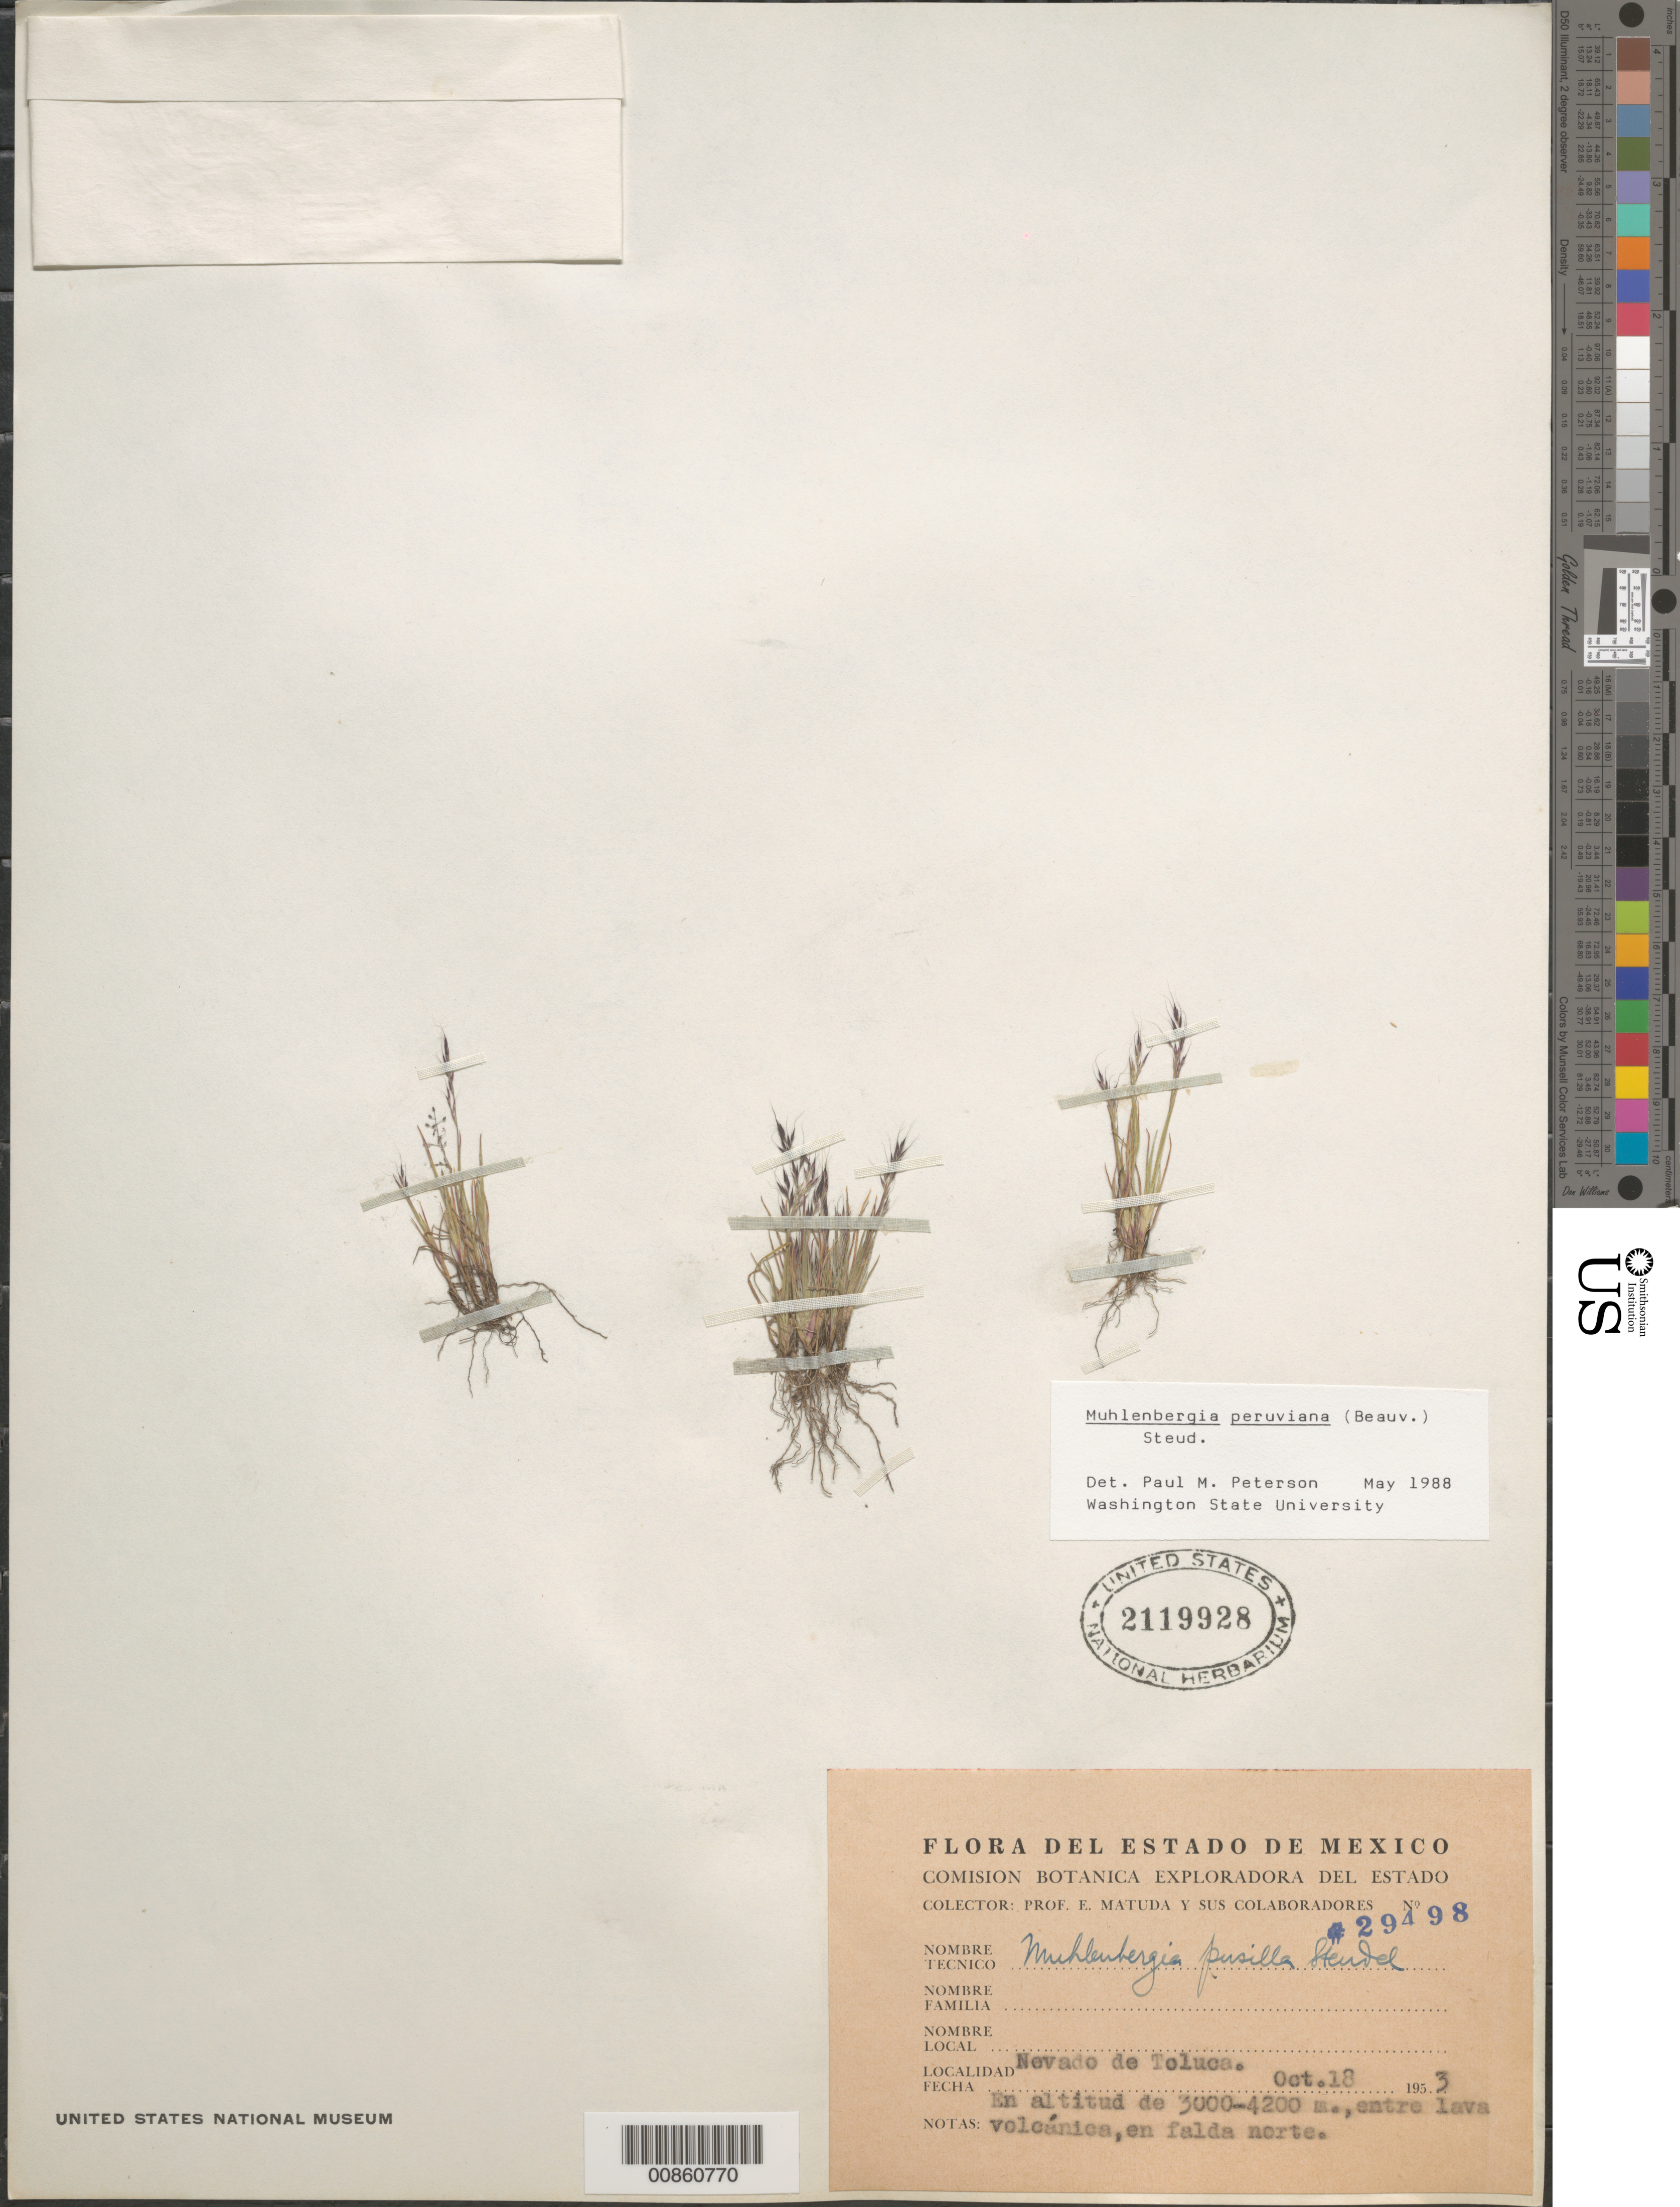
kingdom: Plantae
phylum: Tracheophyta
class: Liliopsida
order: Poales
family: Poaceae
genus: Muhlenbergia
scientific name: Muhlenbergia peruviana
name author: (P. Beauv.) Steud.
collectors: E. Matuda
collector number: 29498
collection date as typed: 18 Oct 1953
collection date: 1953-10-18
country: Mexico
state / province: México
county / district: Toluca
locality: Nevado de Toluca, mpio. Toluca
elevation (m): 4200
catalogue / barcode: US 2119928